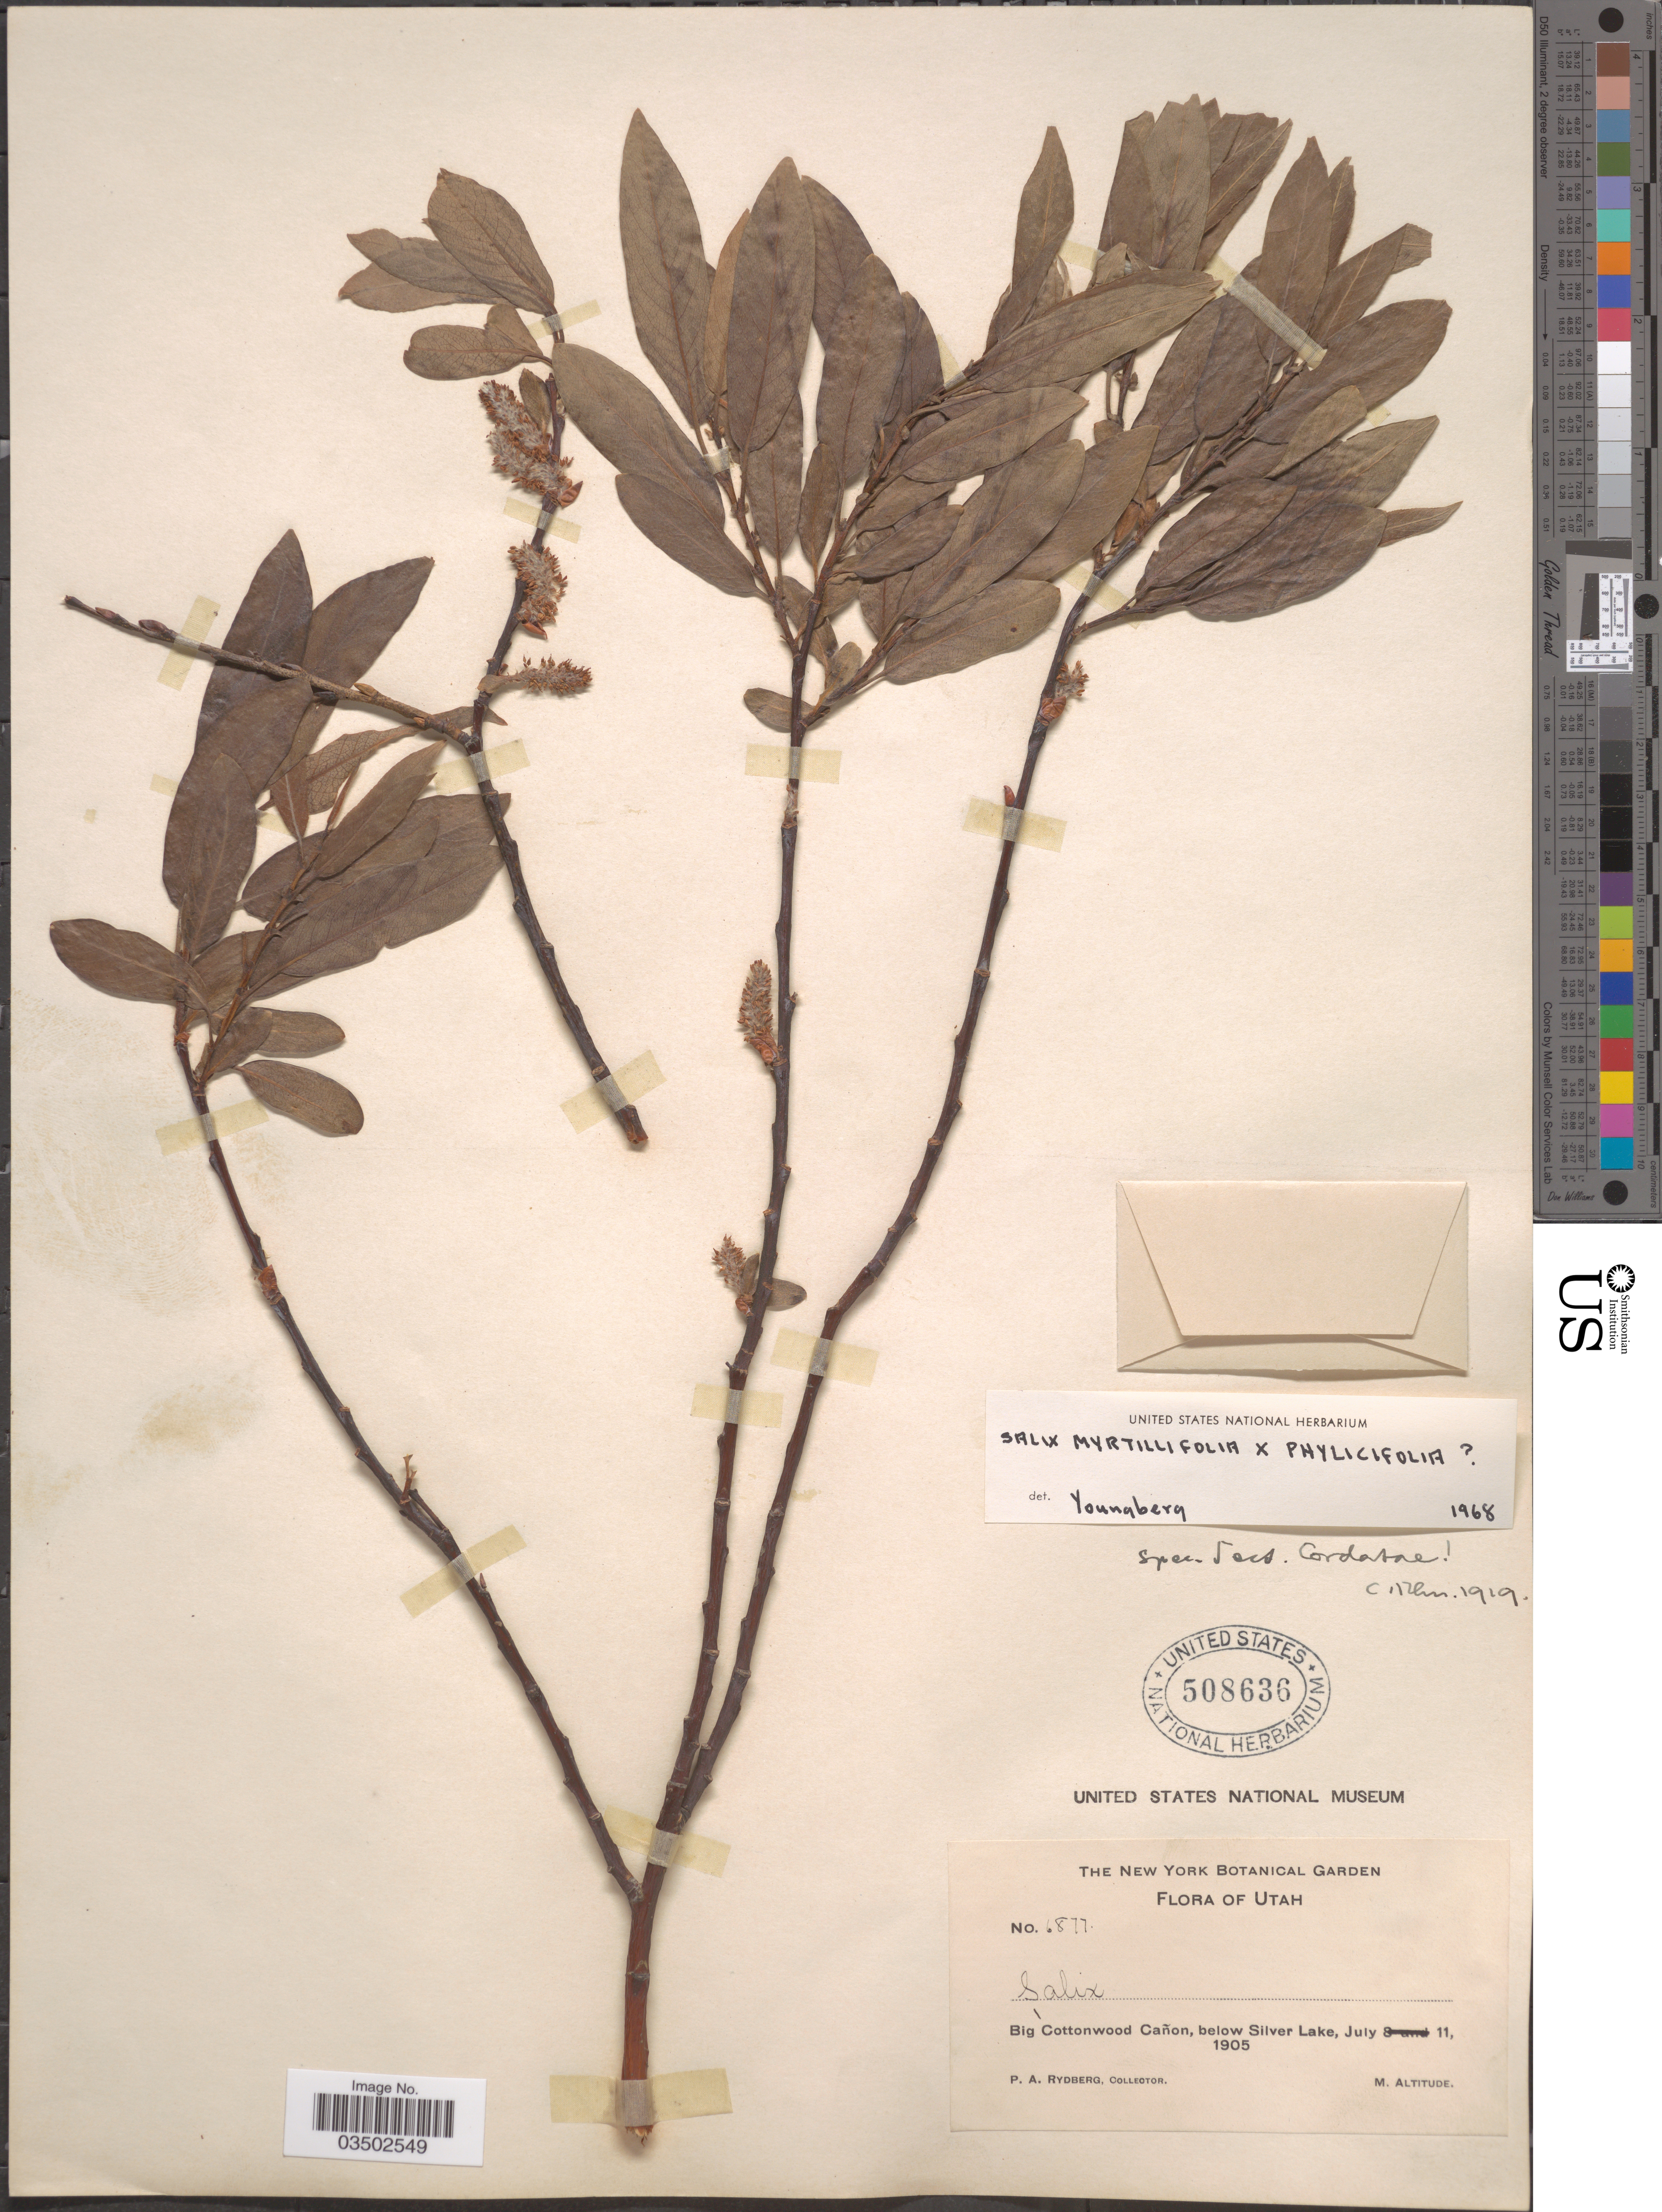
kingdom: Plantae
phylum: Tracheophyta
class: Magnoliopsida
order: Malpighiales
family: Salicaceae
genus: Salix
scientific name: Salix pseudocordata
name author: (Andersson) Andersson ex Rydb.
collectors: P. A. Rydberg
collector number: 6877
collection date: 1905-07-11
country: United States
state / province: Utah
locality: Big Cottonwood Cañon, below Silver Lake.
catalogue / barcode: US 508636